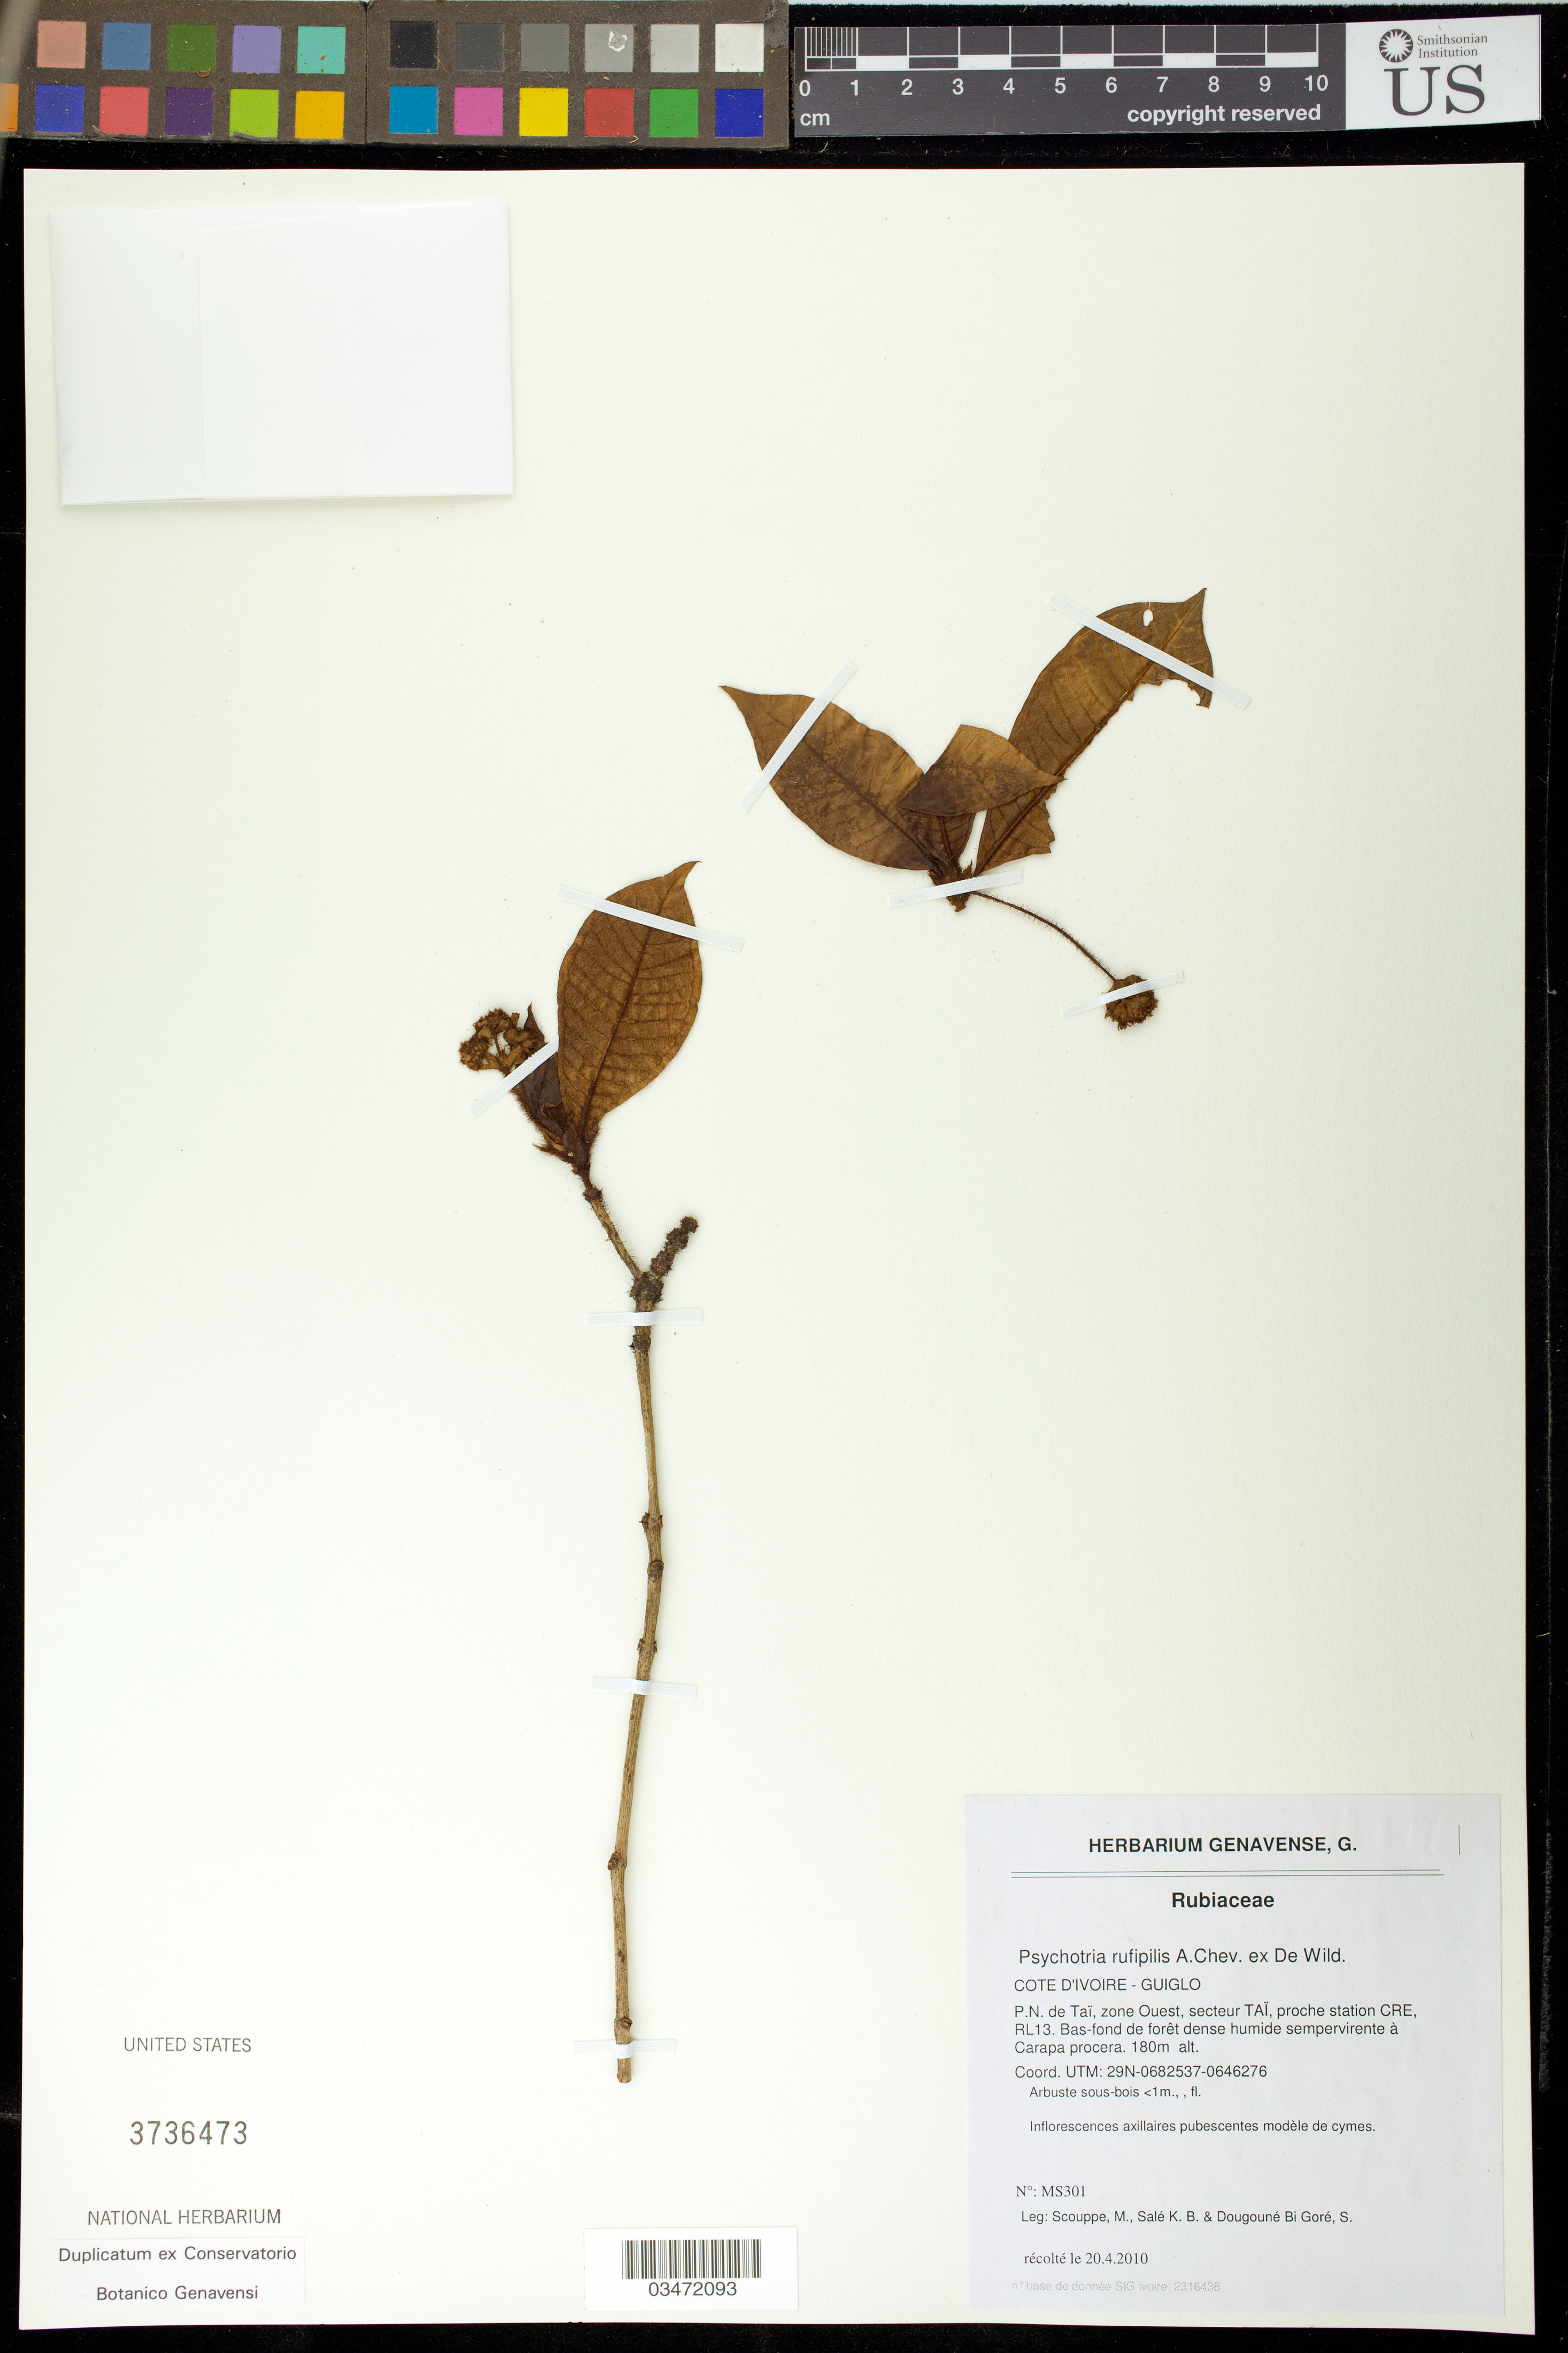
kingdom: Plantae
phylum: Tracheophyta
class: Magnoliopsida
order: Gentianales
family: Rubiaceae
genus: Psychotria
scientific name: Psychotria rufipilis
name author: A. Chev. ex De Wild.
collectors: M. Scouppe, K. Sale & S. Dougoune Bi Gore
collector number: MS301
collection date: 2010-04-20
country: Ivory Coast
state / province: Montagnes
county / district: Cavally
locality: Guiglo. P.N. de Taï, zone Wuest, secteur Taï, proche station CRE, RL13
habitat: Bas-fond de forêt dense humide sempervirente à Carapa procera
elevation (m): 180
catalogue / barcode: US 3736473